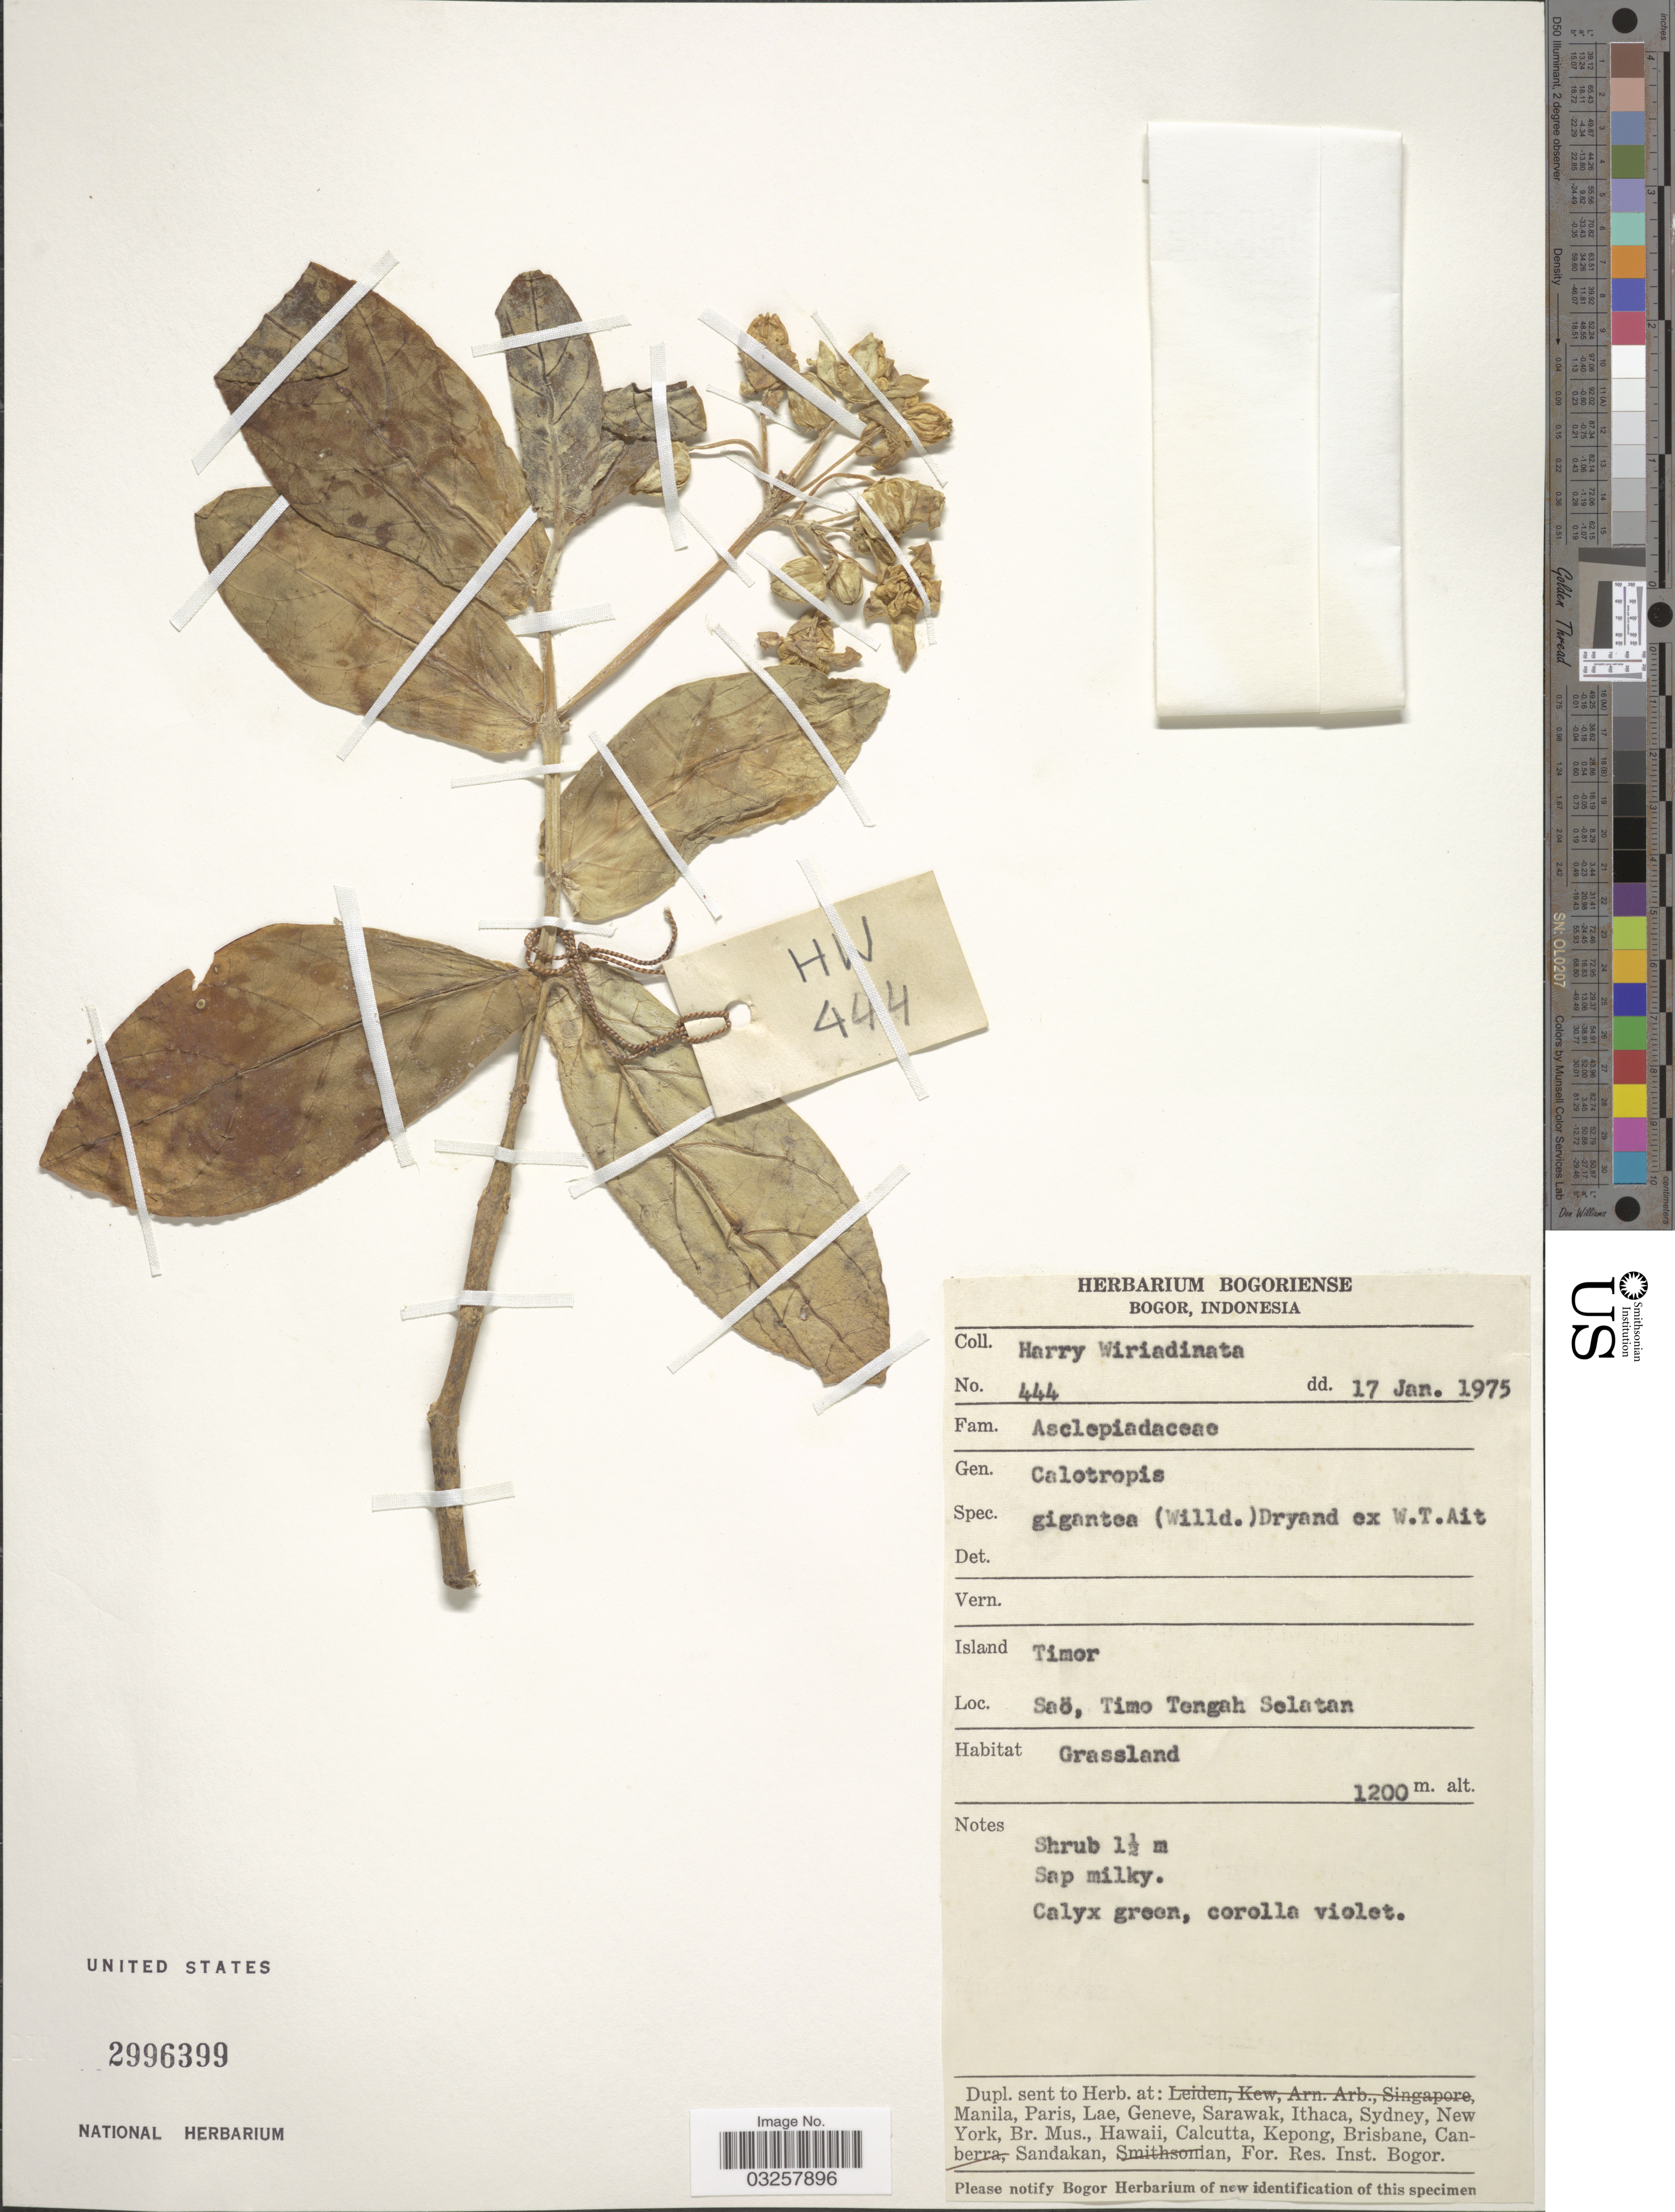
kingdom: Plantae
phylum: Tracheophyta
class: Magnoliopsida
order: Gentianales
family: Apocynaceae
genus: Calotropis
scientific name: Calotropis gigantea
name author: (L.) W.T. Aiton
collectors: H. Wiriadinata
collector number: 444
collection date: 1975-01-17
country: Indonesia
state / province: Nusa Tenggara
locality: Island Timor. Saö, Timo Tengah Selatan.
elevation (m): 1200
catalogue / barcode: US 2996399